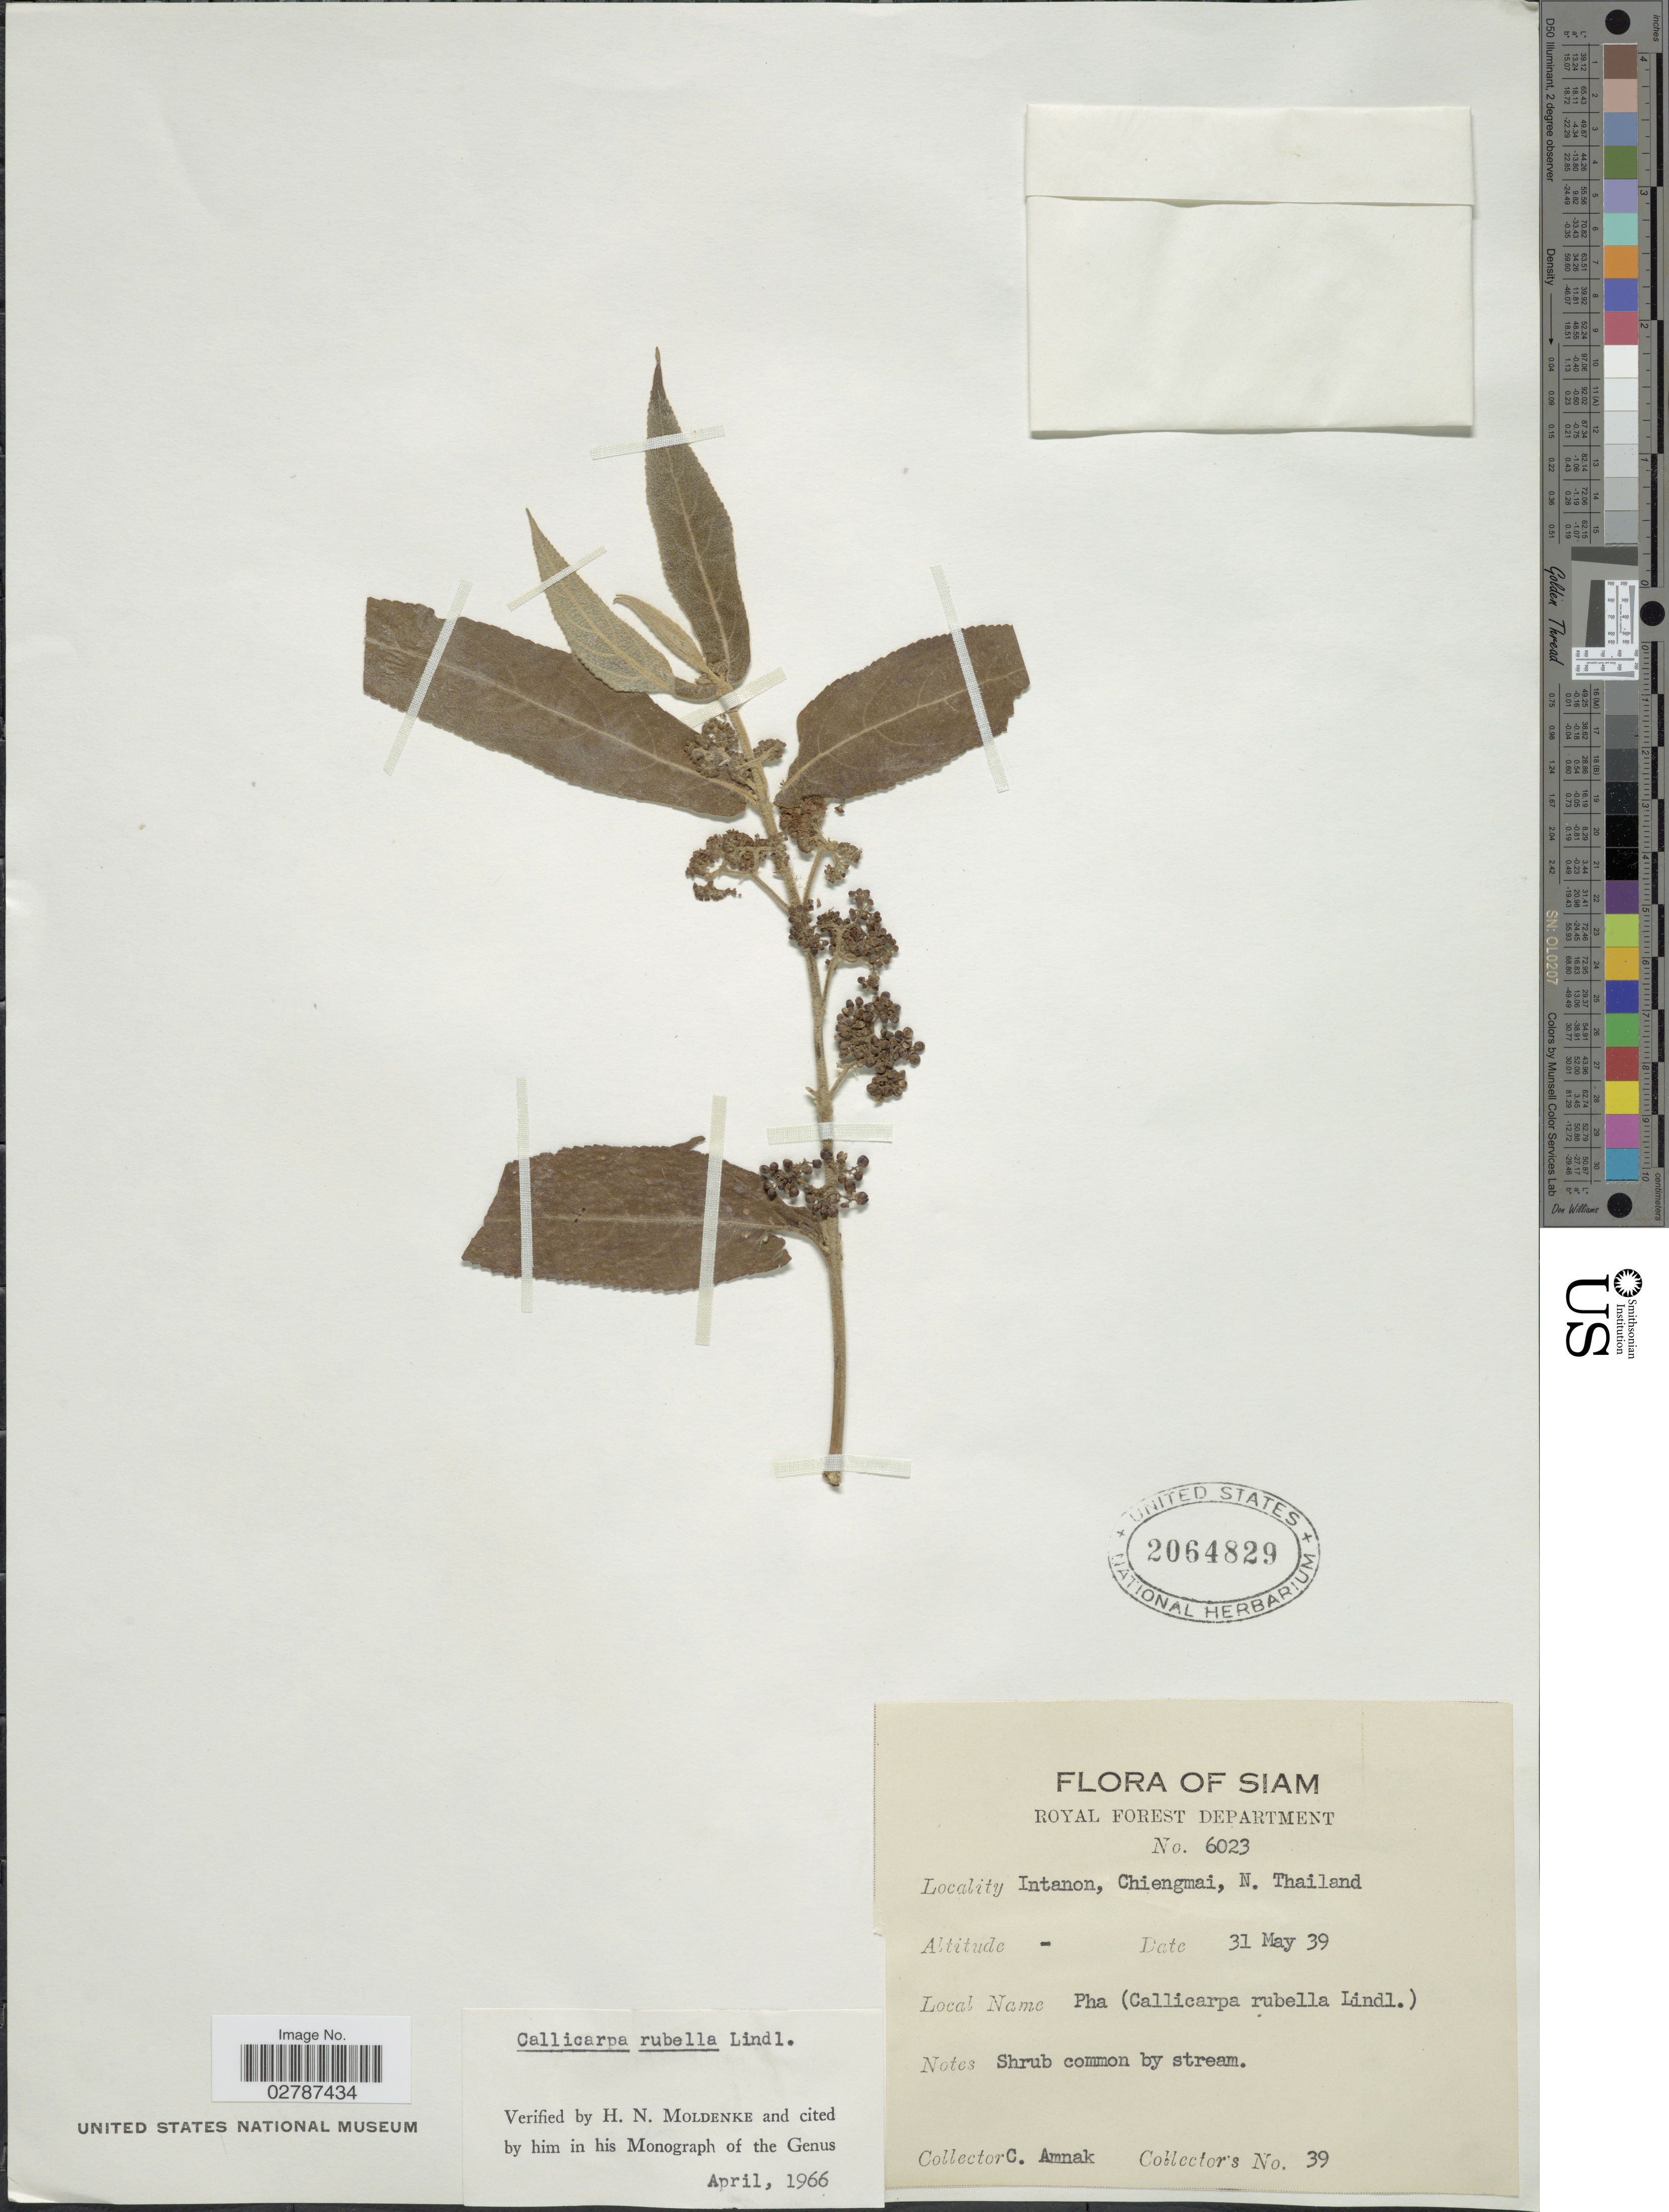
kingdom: Plantae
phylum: Tracheophyta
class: Magnoliopsida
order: Lamiales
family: Lamiaceae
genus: Callicarpa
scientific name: Callicarpa rubella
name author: Lindl.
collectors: C. Amnak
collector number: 39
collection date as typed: Transcribed d/m/y: 31/5/39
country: Thailand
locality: Siam. Intanon, Chiengmai, N. Thailand.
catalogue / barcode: US 2064829